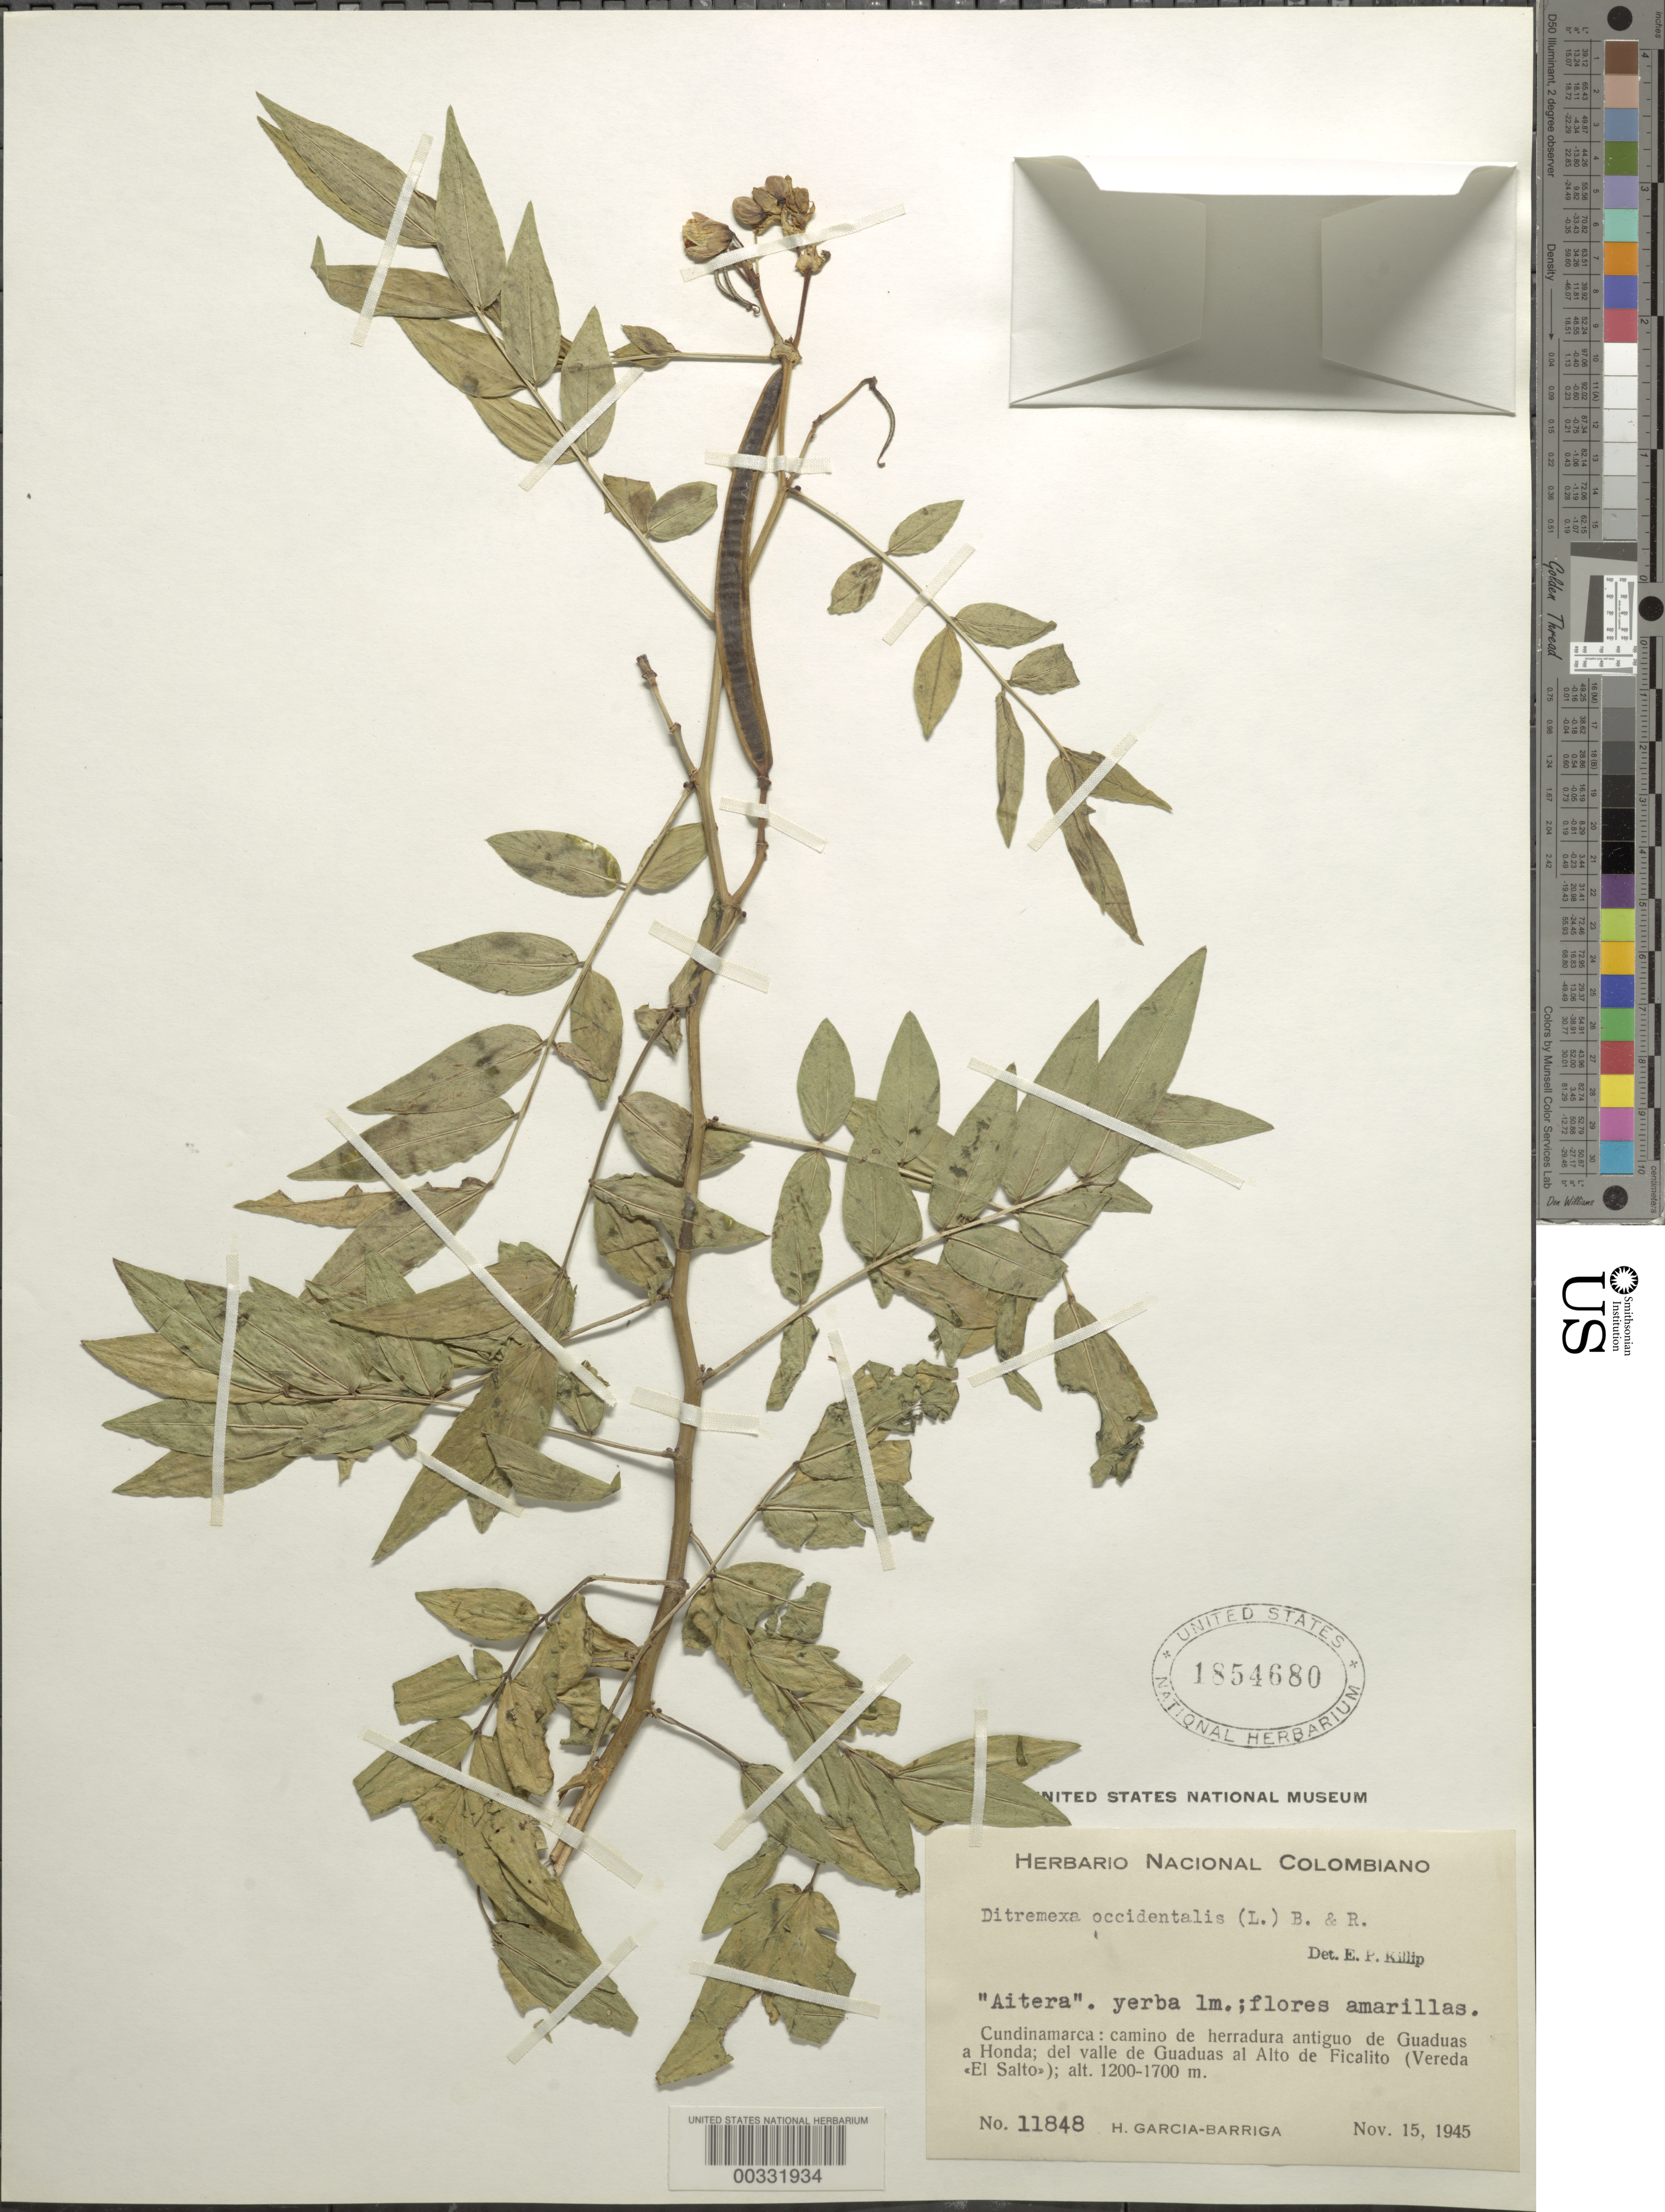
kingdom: Plantae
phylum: Tracheophyta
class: Magnoliopsida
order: Fabales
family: Fabaceae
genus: Senna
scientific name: Senna occidentalis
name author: (L.) Link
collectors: H. García Barriga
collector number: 11848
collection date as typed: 15 Nov 1945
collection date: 1945-11-15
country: Colombia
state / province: Cundinamarca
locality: Camino de Herradura Antiguo de Guaduas a Honda; del Valle de Guaduas al Alto de Ficalito, Vereda "el Salto"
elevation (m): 1200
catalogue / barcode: US 1854680